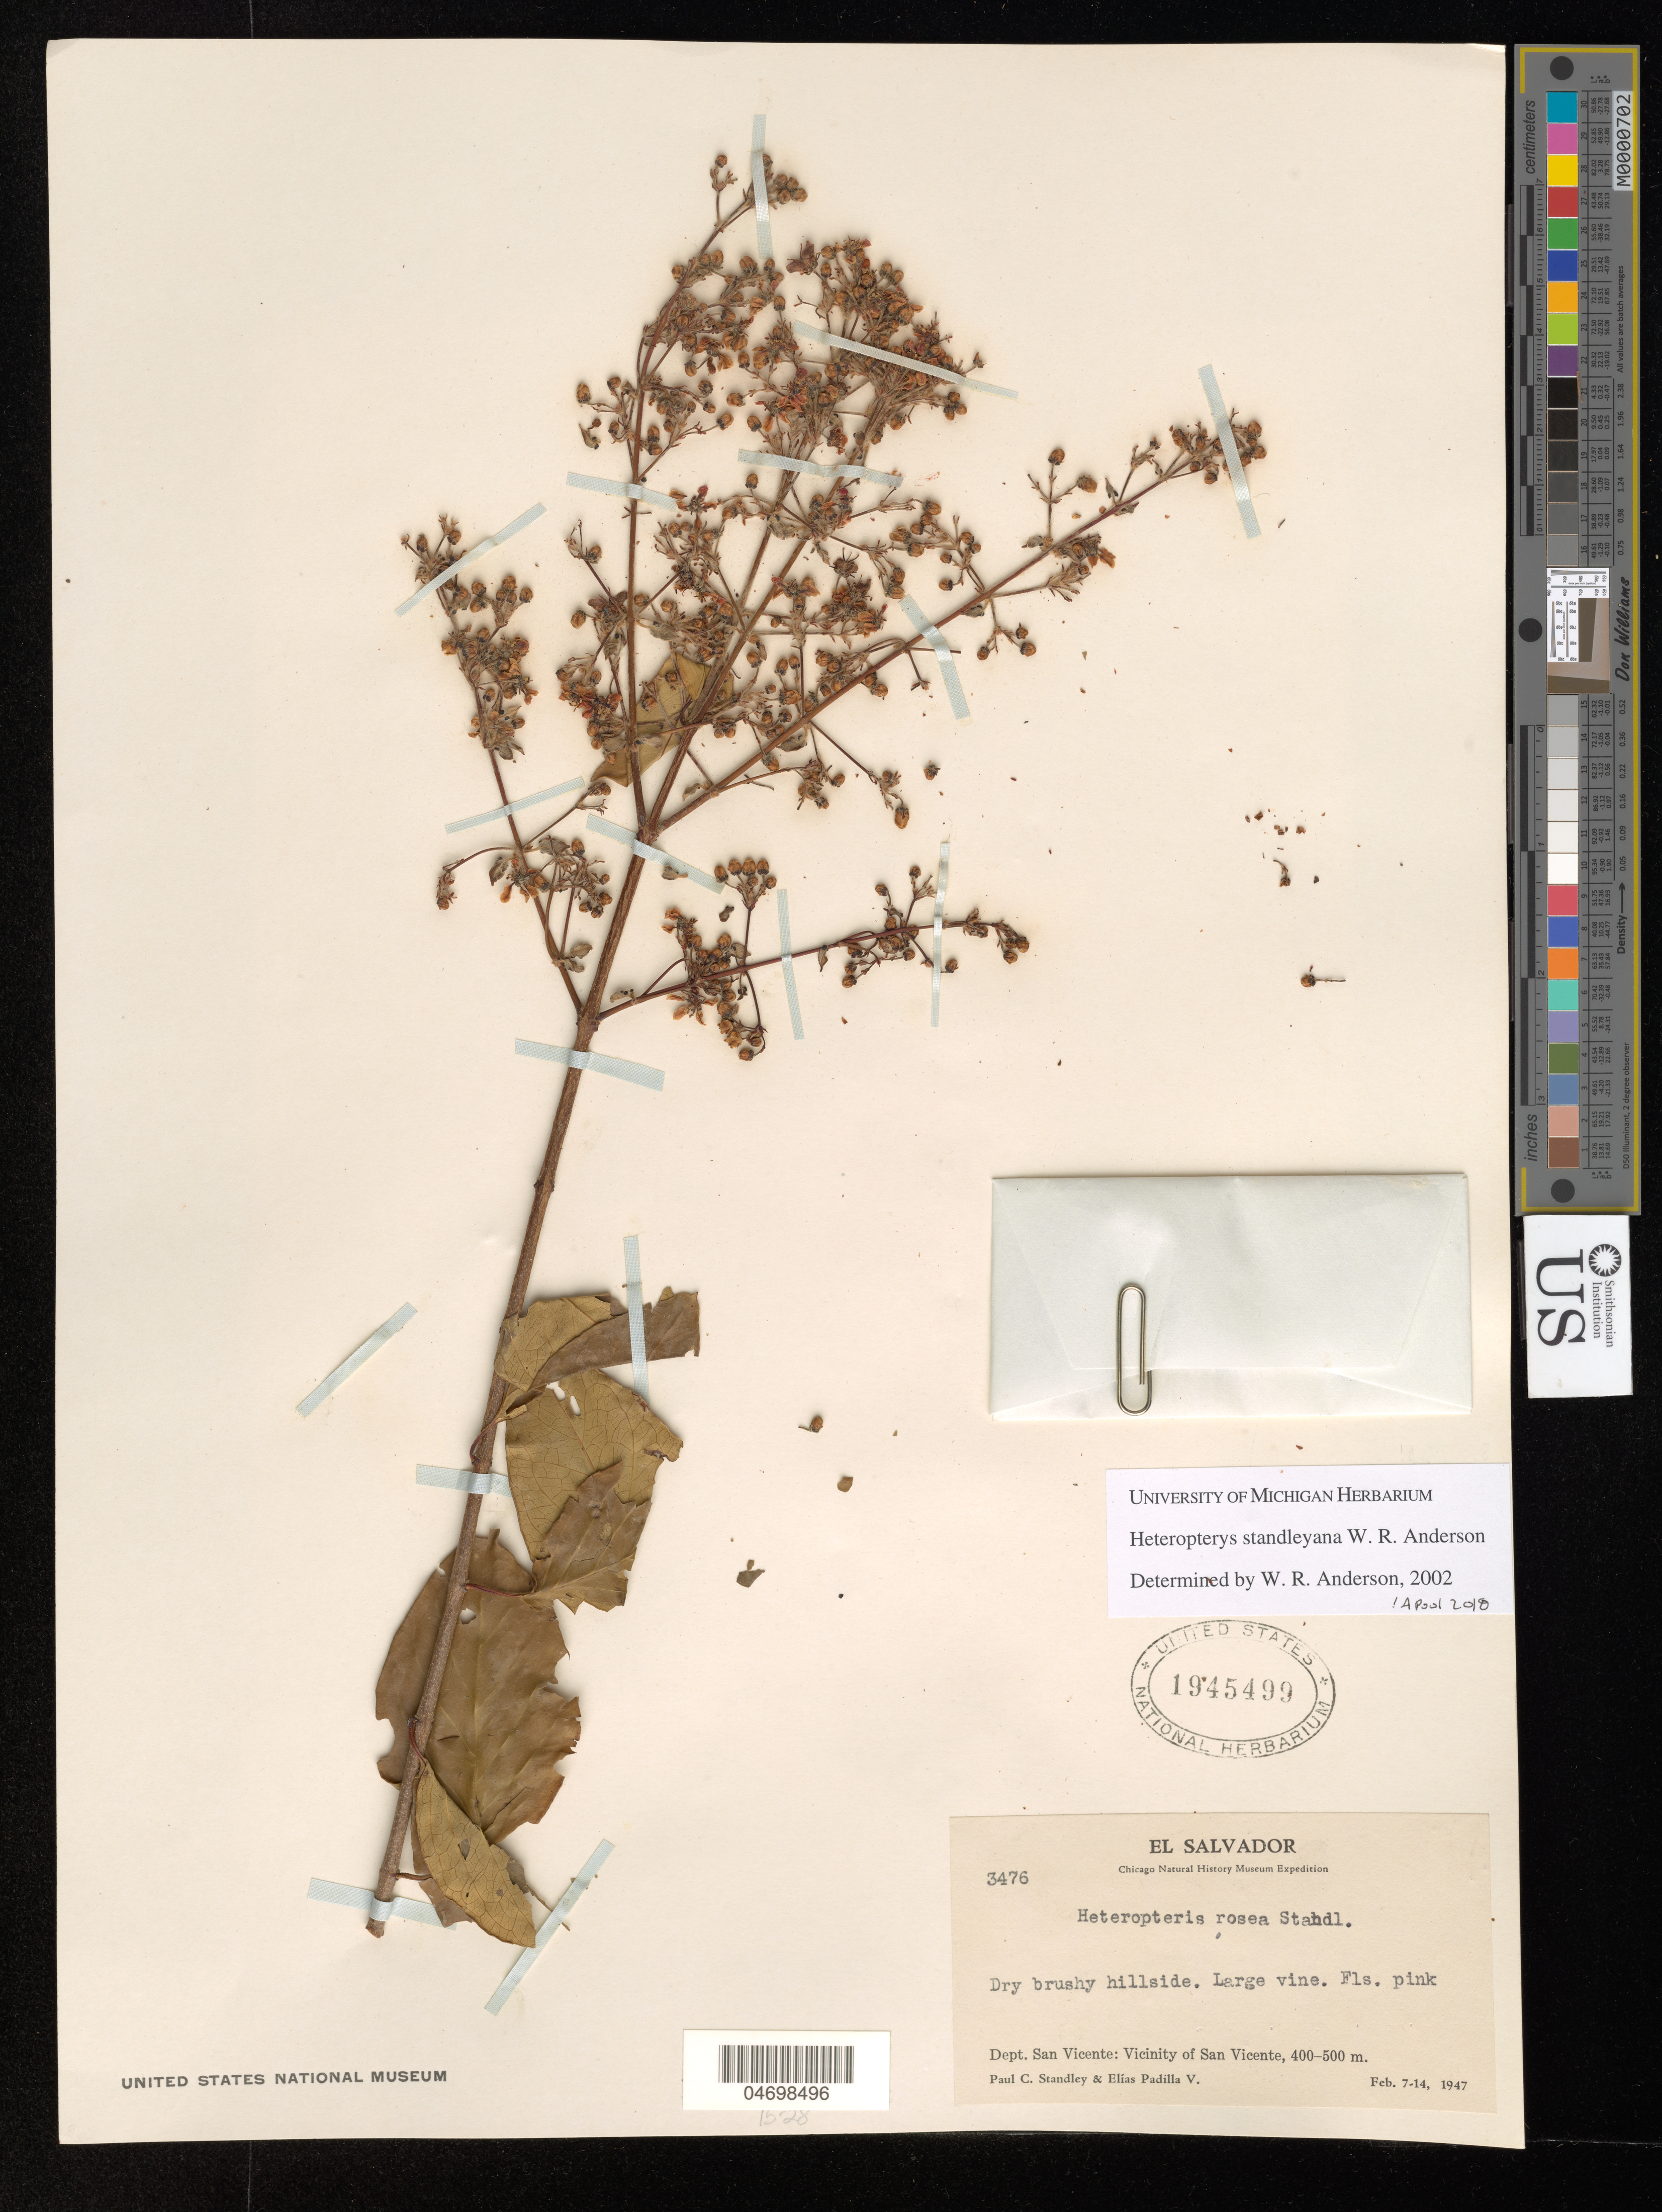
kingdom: Plantae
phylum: Tracheophyta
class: Magnoliopsida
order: Malpighiales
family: Malpighiaceae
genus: Heteropterys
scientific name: Heteropterys standleyana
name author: W.R. Anderson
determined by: Pool, A., (MO), Missouri Botanical Garden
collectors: P. C. Standley & E. Padilla V.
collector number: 3476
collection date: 1947-02-07/1947-02-14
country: El Salvador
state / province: San Vincente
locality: Dept. San Vicente: Vicinity of San Vicente.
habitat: Dry brushy hillside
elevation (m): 400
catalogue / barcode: US 1945499